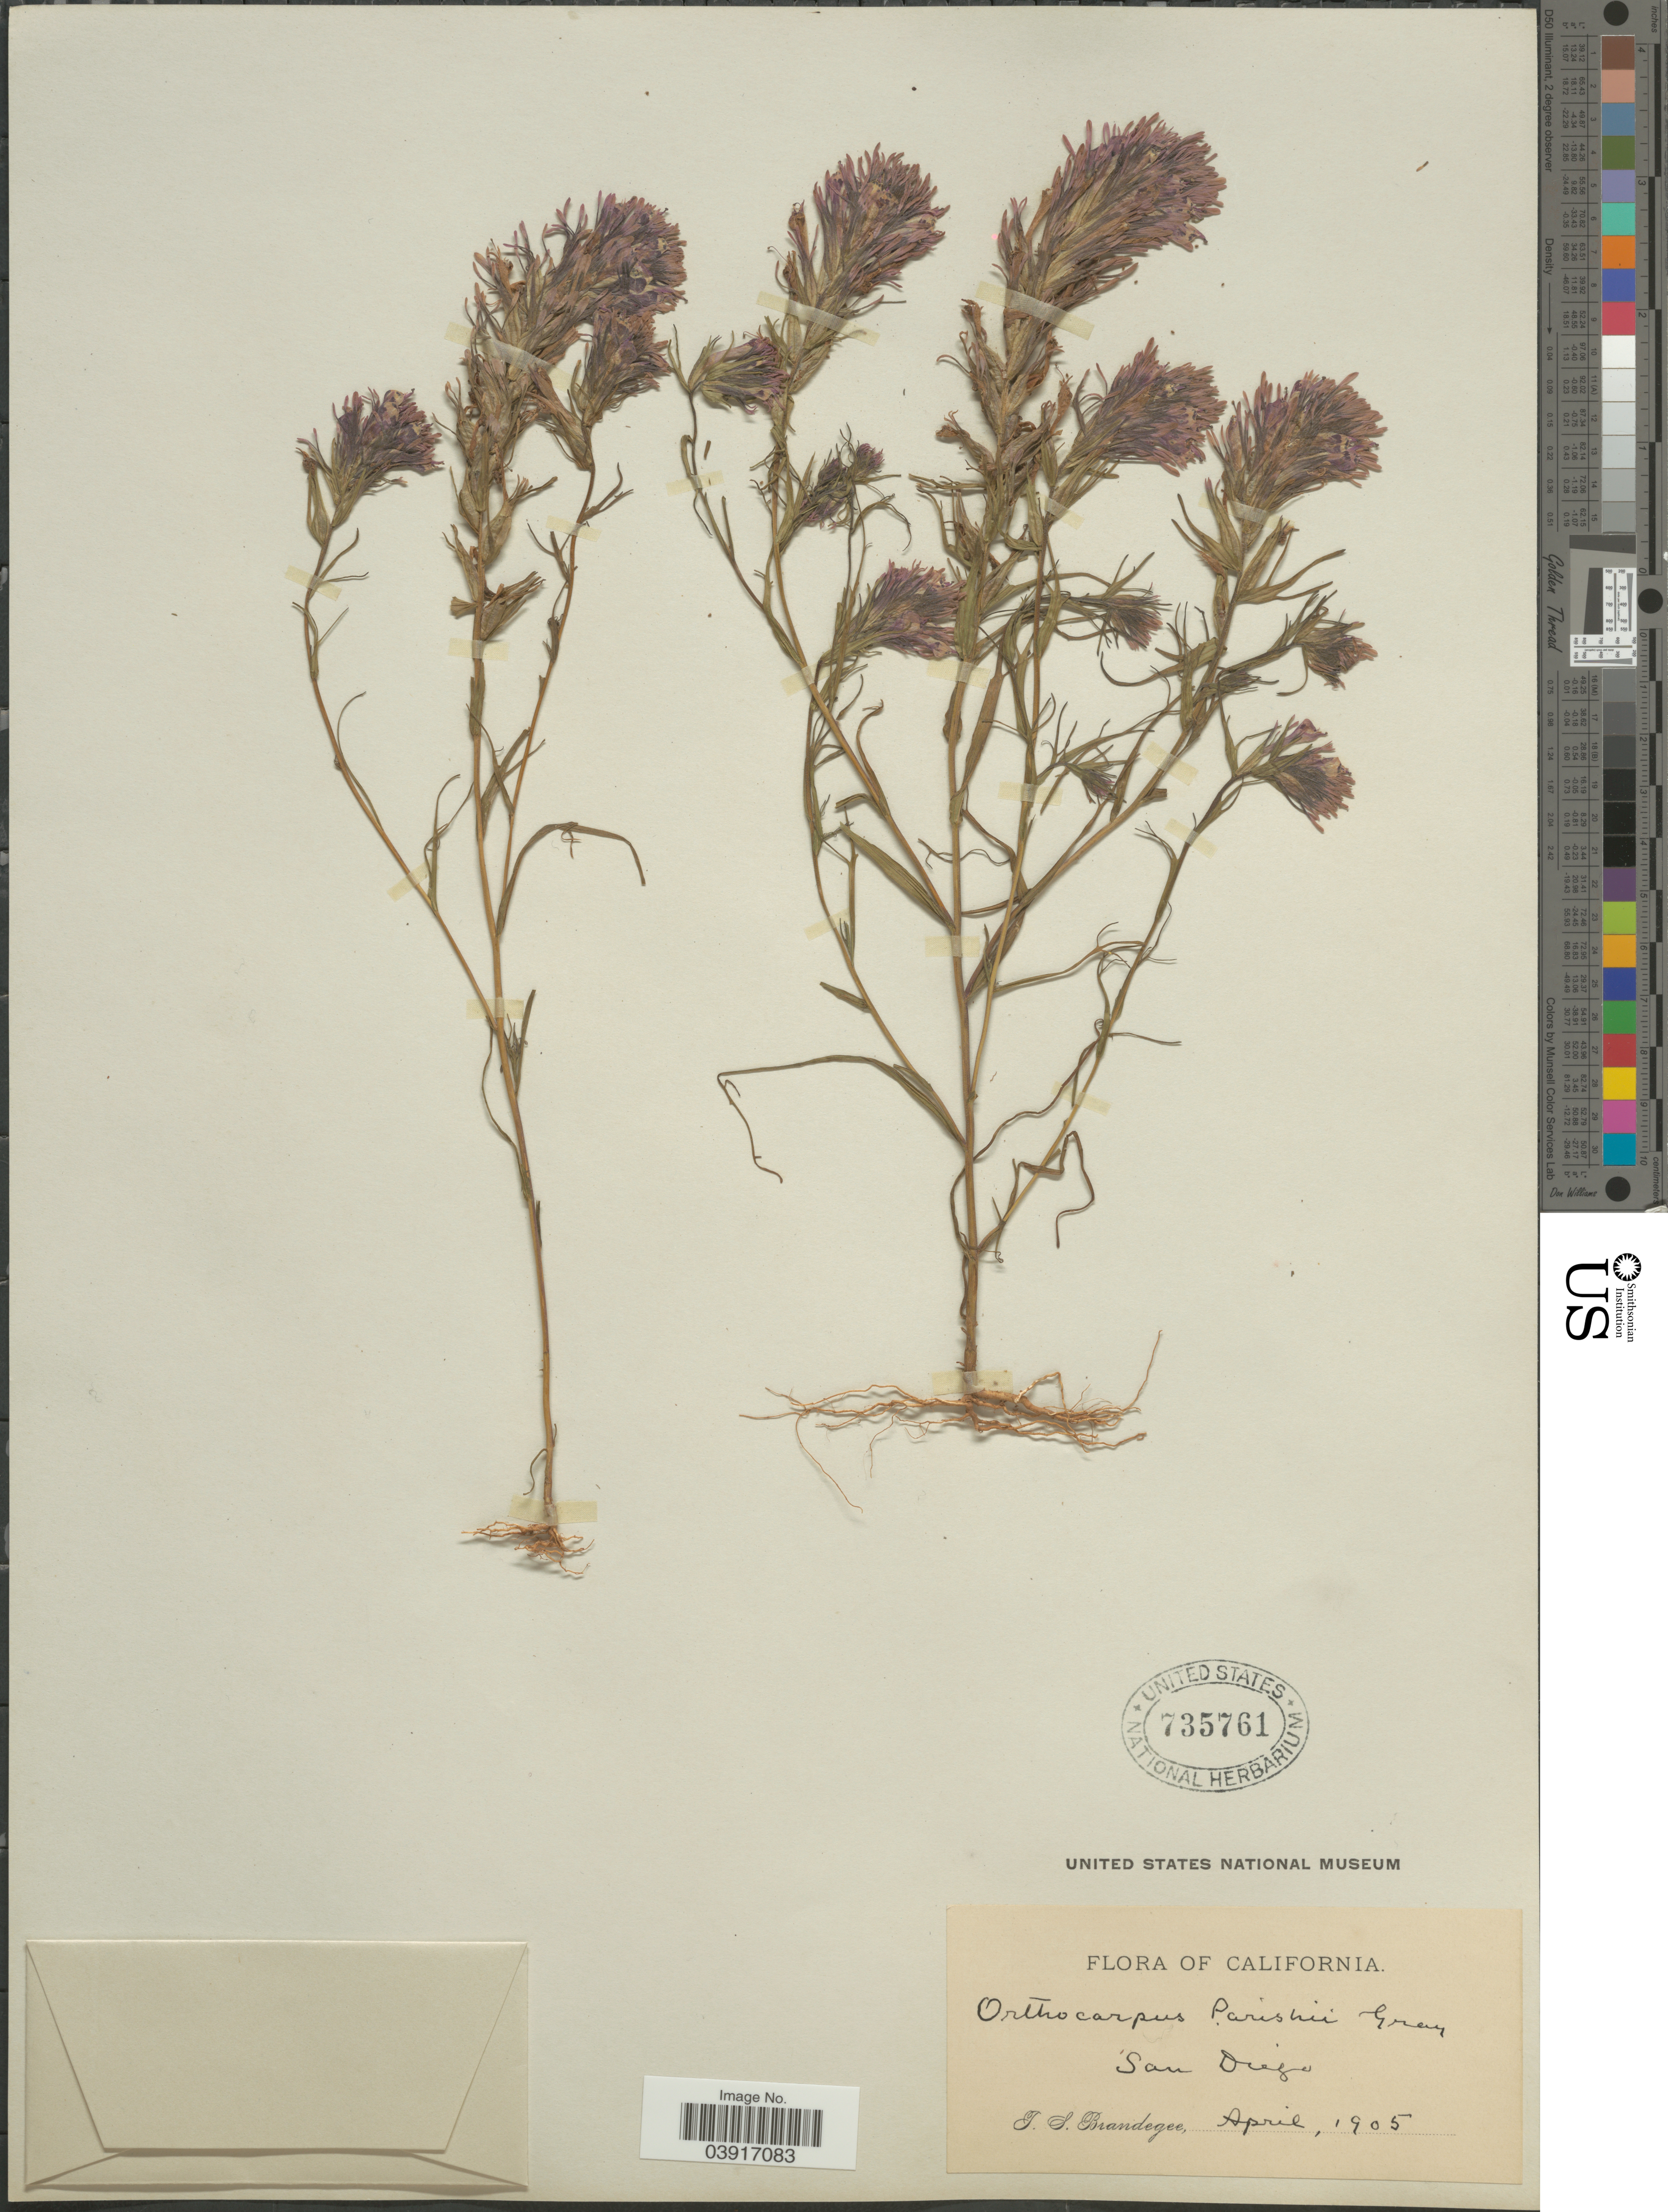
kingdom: Plantae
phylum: Tracheophyta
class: Magnoliopsida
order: Lamiales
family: Orobanchaceae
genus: Orthocarpus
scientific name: Orthocarpus densiflorus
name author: Benth.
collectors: T. S. Brandegee (herbarium)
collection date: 1905-04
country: United States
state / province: California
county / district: San Diego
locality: San Diego.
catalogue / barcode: US 735761